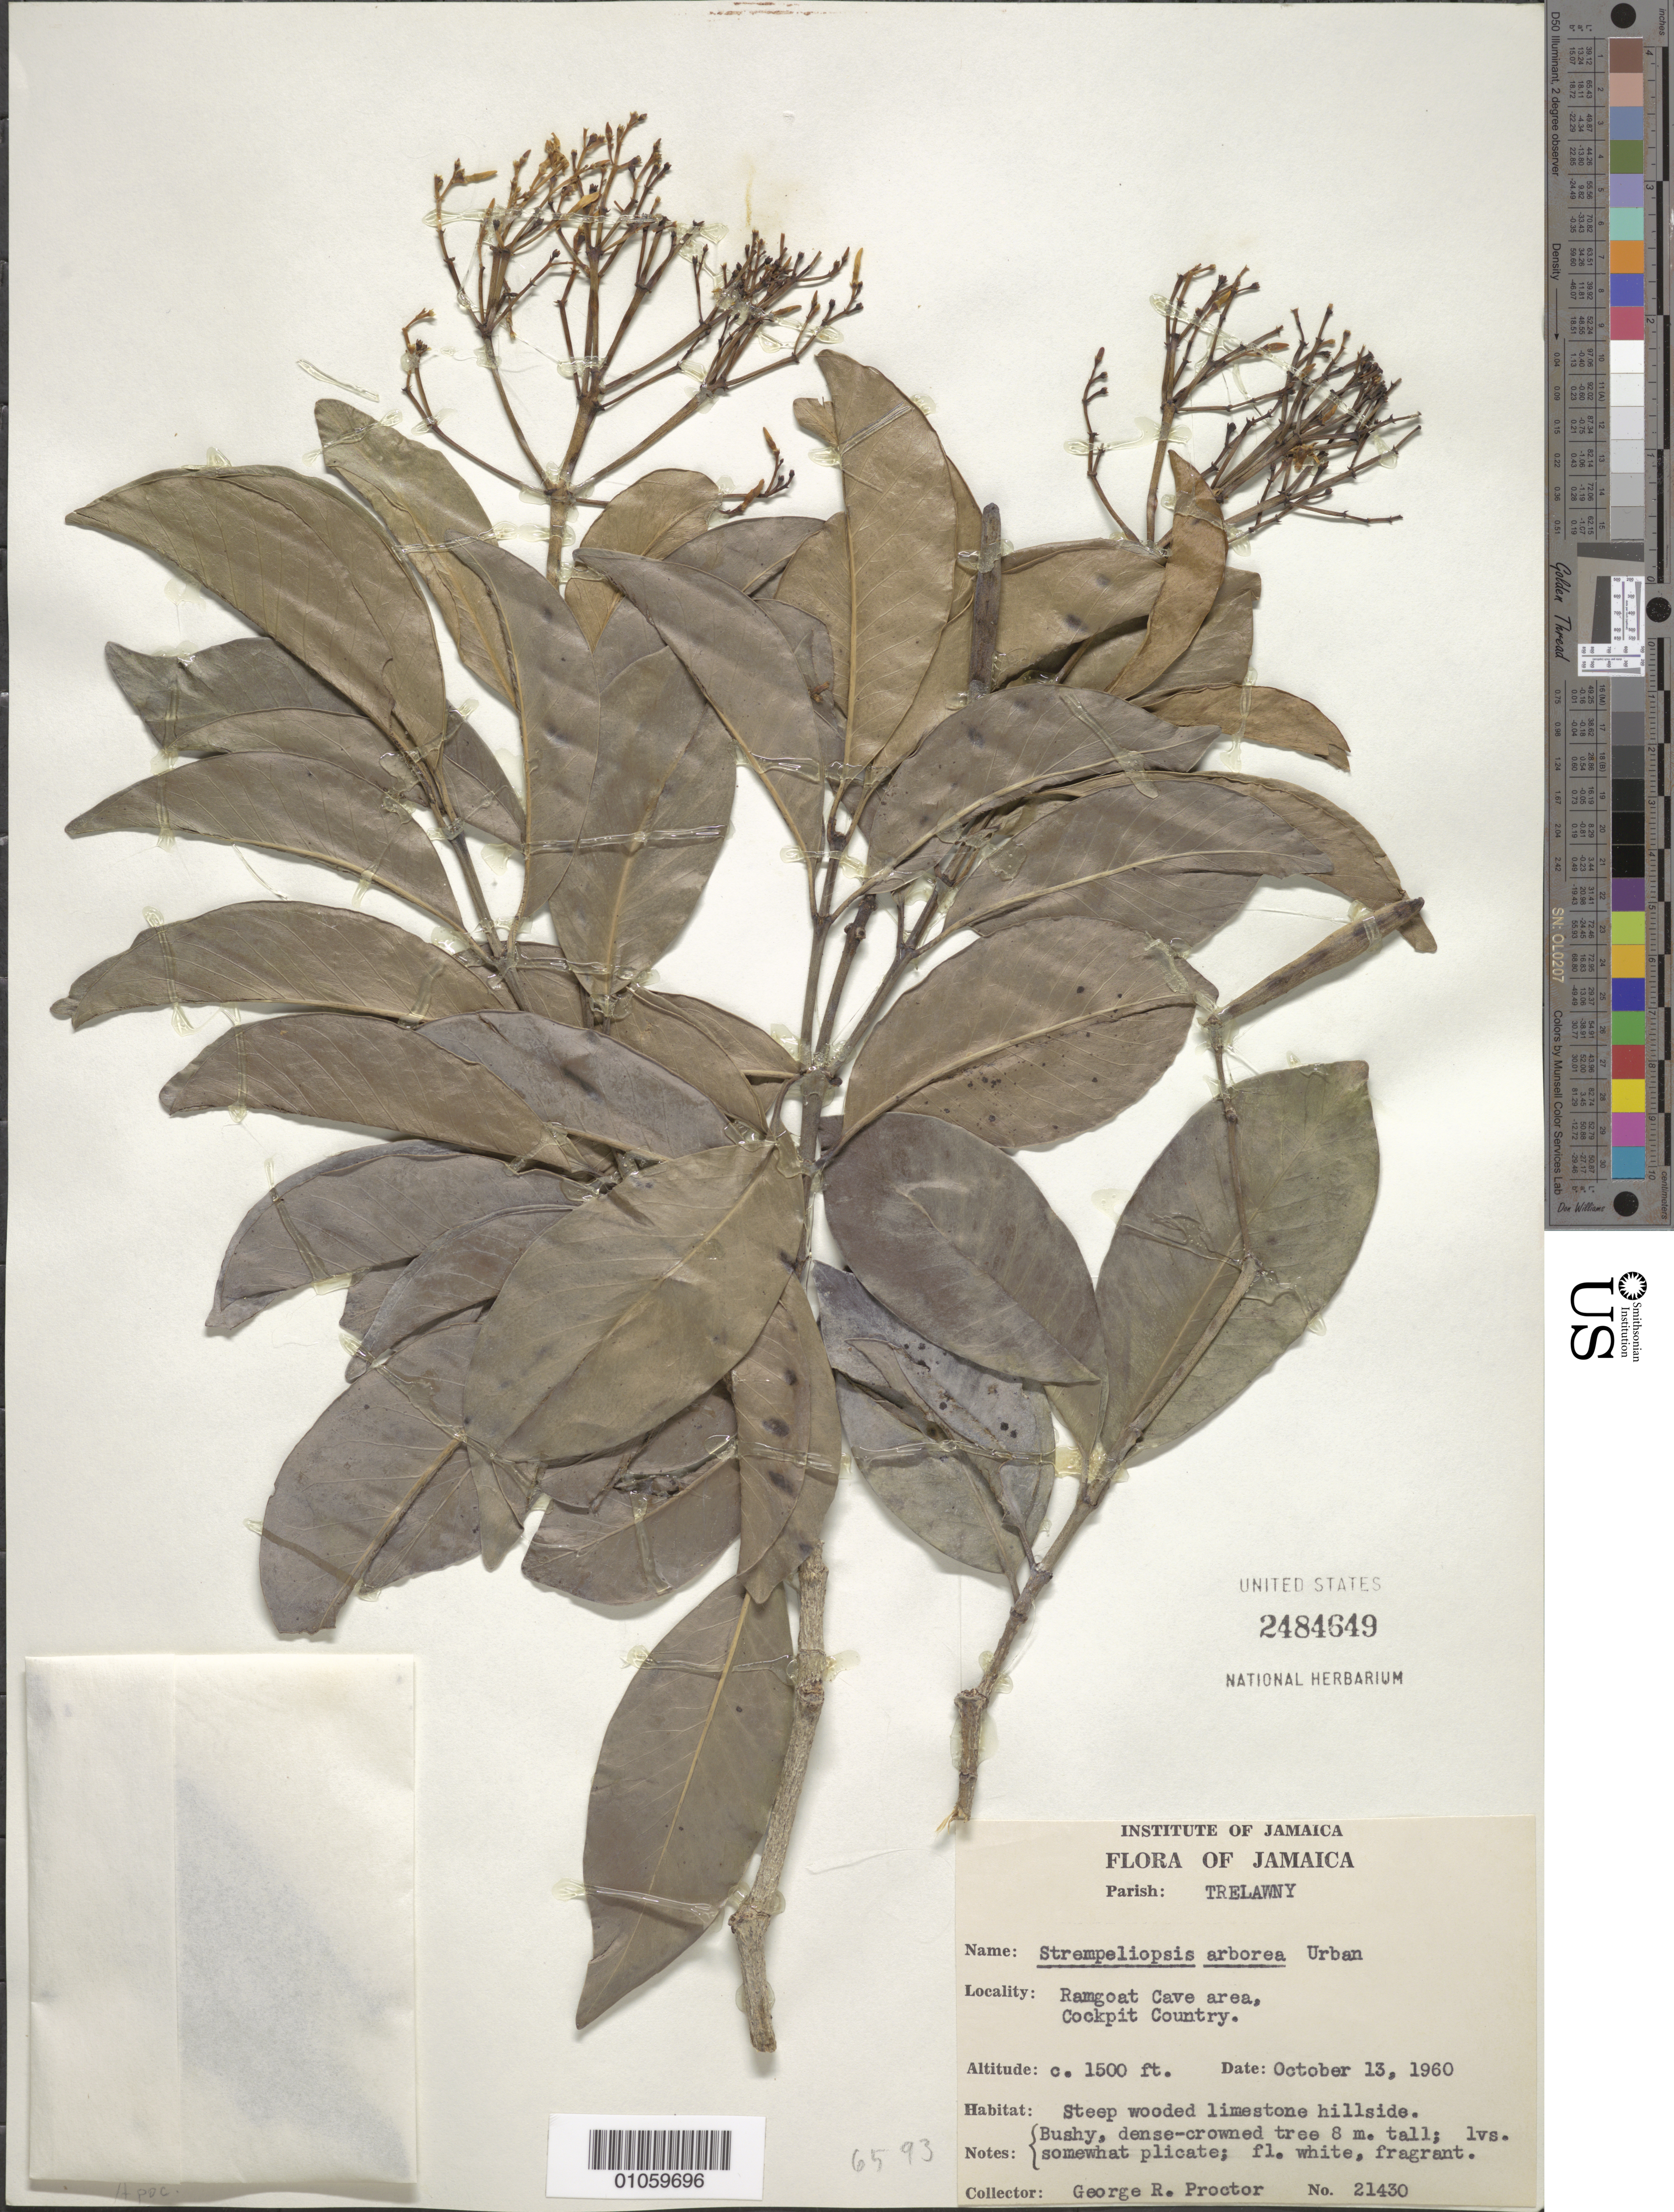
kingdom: Plantae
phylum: Tracheophyta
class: Magnoliopsida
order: Gentianales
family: Apocynaceae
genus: Strempeliopsis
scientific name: Strempeliopsis arborea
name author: Urb.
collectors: G. R. Proctor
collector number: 21430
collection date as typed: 13 Oct 1960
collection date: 1960-10-13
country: Jamaica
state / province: Trelawny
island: Jamaica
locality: Ramgoat Cave area, Cockpit Country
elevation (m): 457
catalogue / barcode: US 2484649